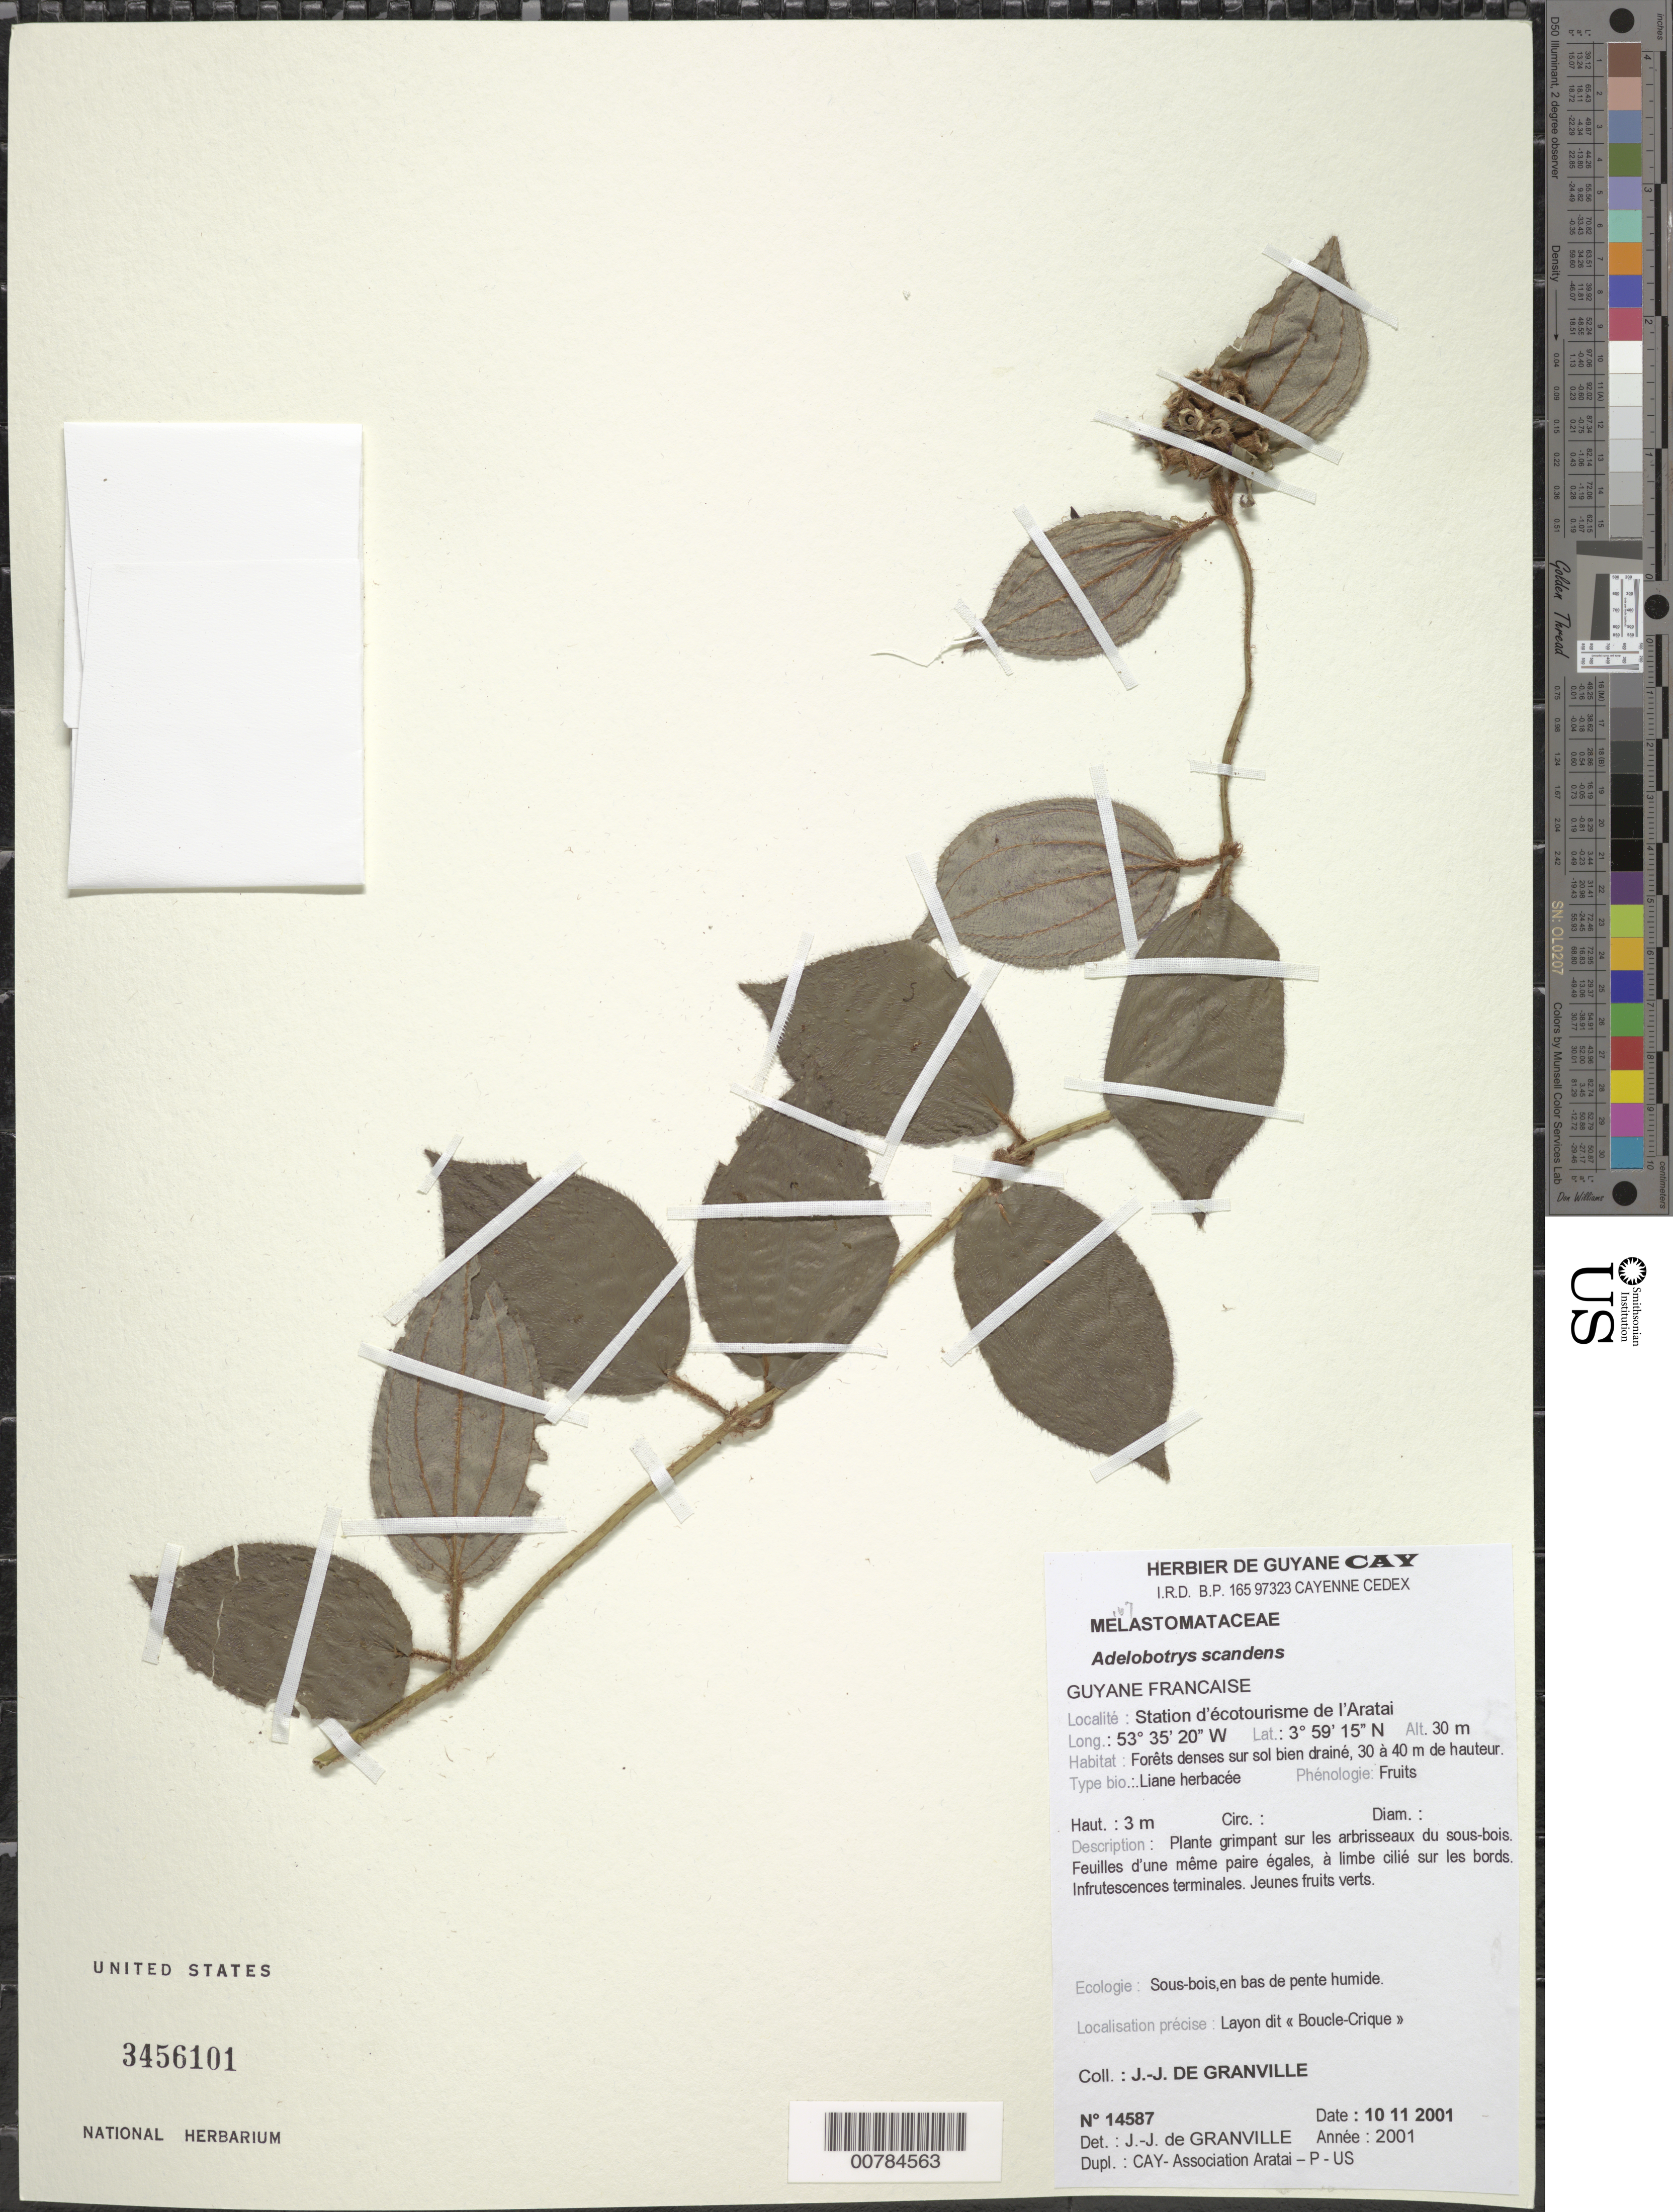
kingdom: Plantae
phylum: Tracheophyta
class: Magnoliopsida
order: Myrtales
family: Melastomataceae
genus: Adelobotrys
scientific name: Adelobotrys scandens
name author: (Aubl.) DC.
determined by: Granville, J. J. de, (CAY), Institut de Recherche pour le Developpement (IRD) (FRENCH GUIANA)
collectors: J.-J. de Granville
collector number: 14587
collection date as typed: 10-Nov-01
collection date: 2001-11-10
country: French Guiana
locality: Station d'écotourisme de l'Aratai; Layon dit "Boucle-Crique"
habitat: Forêts denses sur los bien draine, 30 a 40 m de hauteur; sous-bois, en bas de pente humide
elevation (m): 30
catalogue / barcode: US 3456101